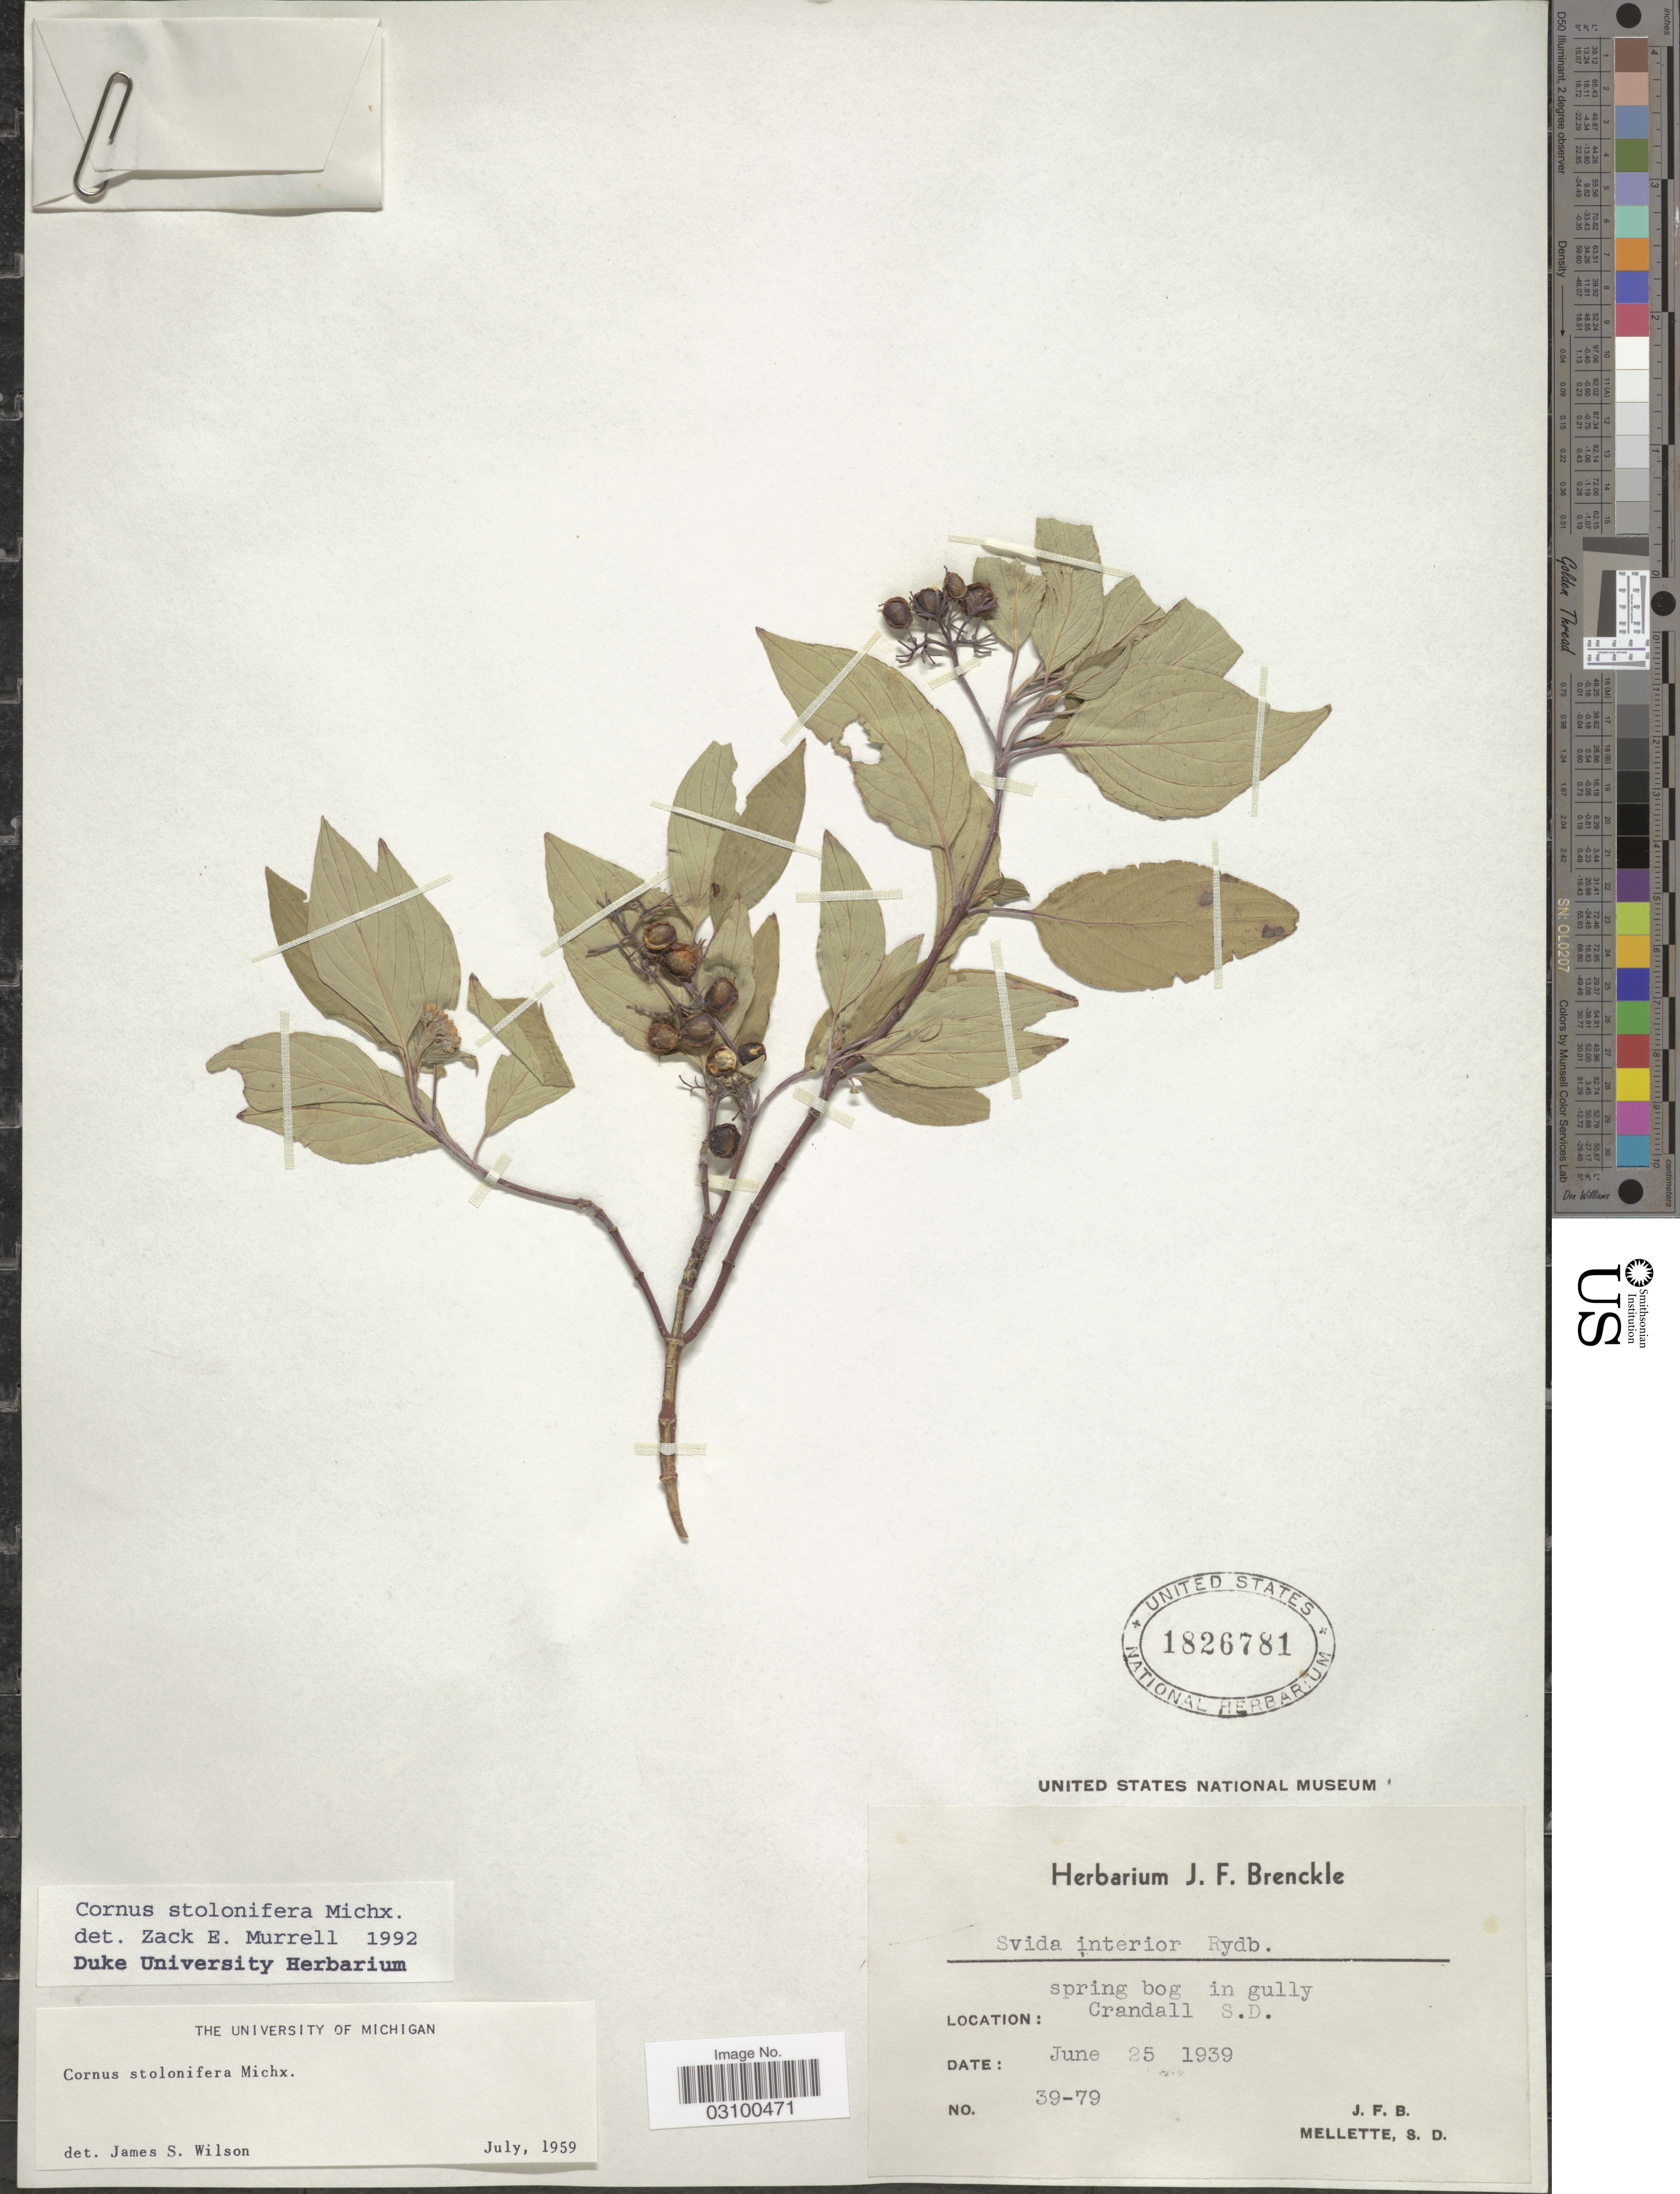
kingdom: Plantae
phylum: Tracheophyta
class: Magnoliopsida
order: Cornales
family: Cornaceae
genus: Cornus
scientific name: Cornus sericea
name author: L.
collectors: J. Brenckle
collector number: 39-79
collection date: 1939-06-25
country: United States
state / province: South Dakota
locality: Spring bog in gully Crandall S.D.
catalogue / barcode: US 1826781